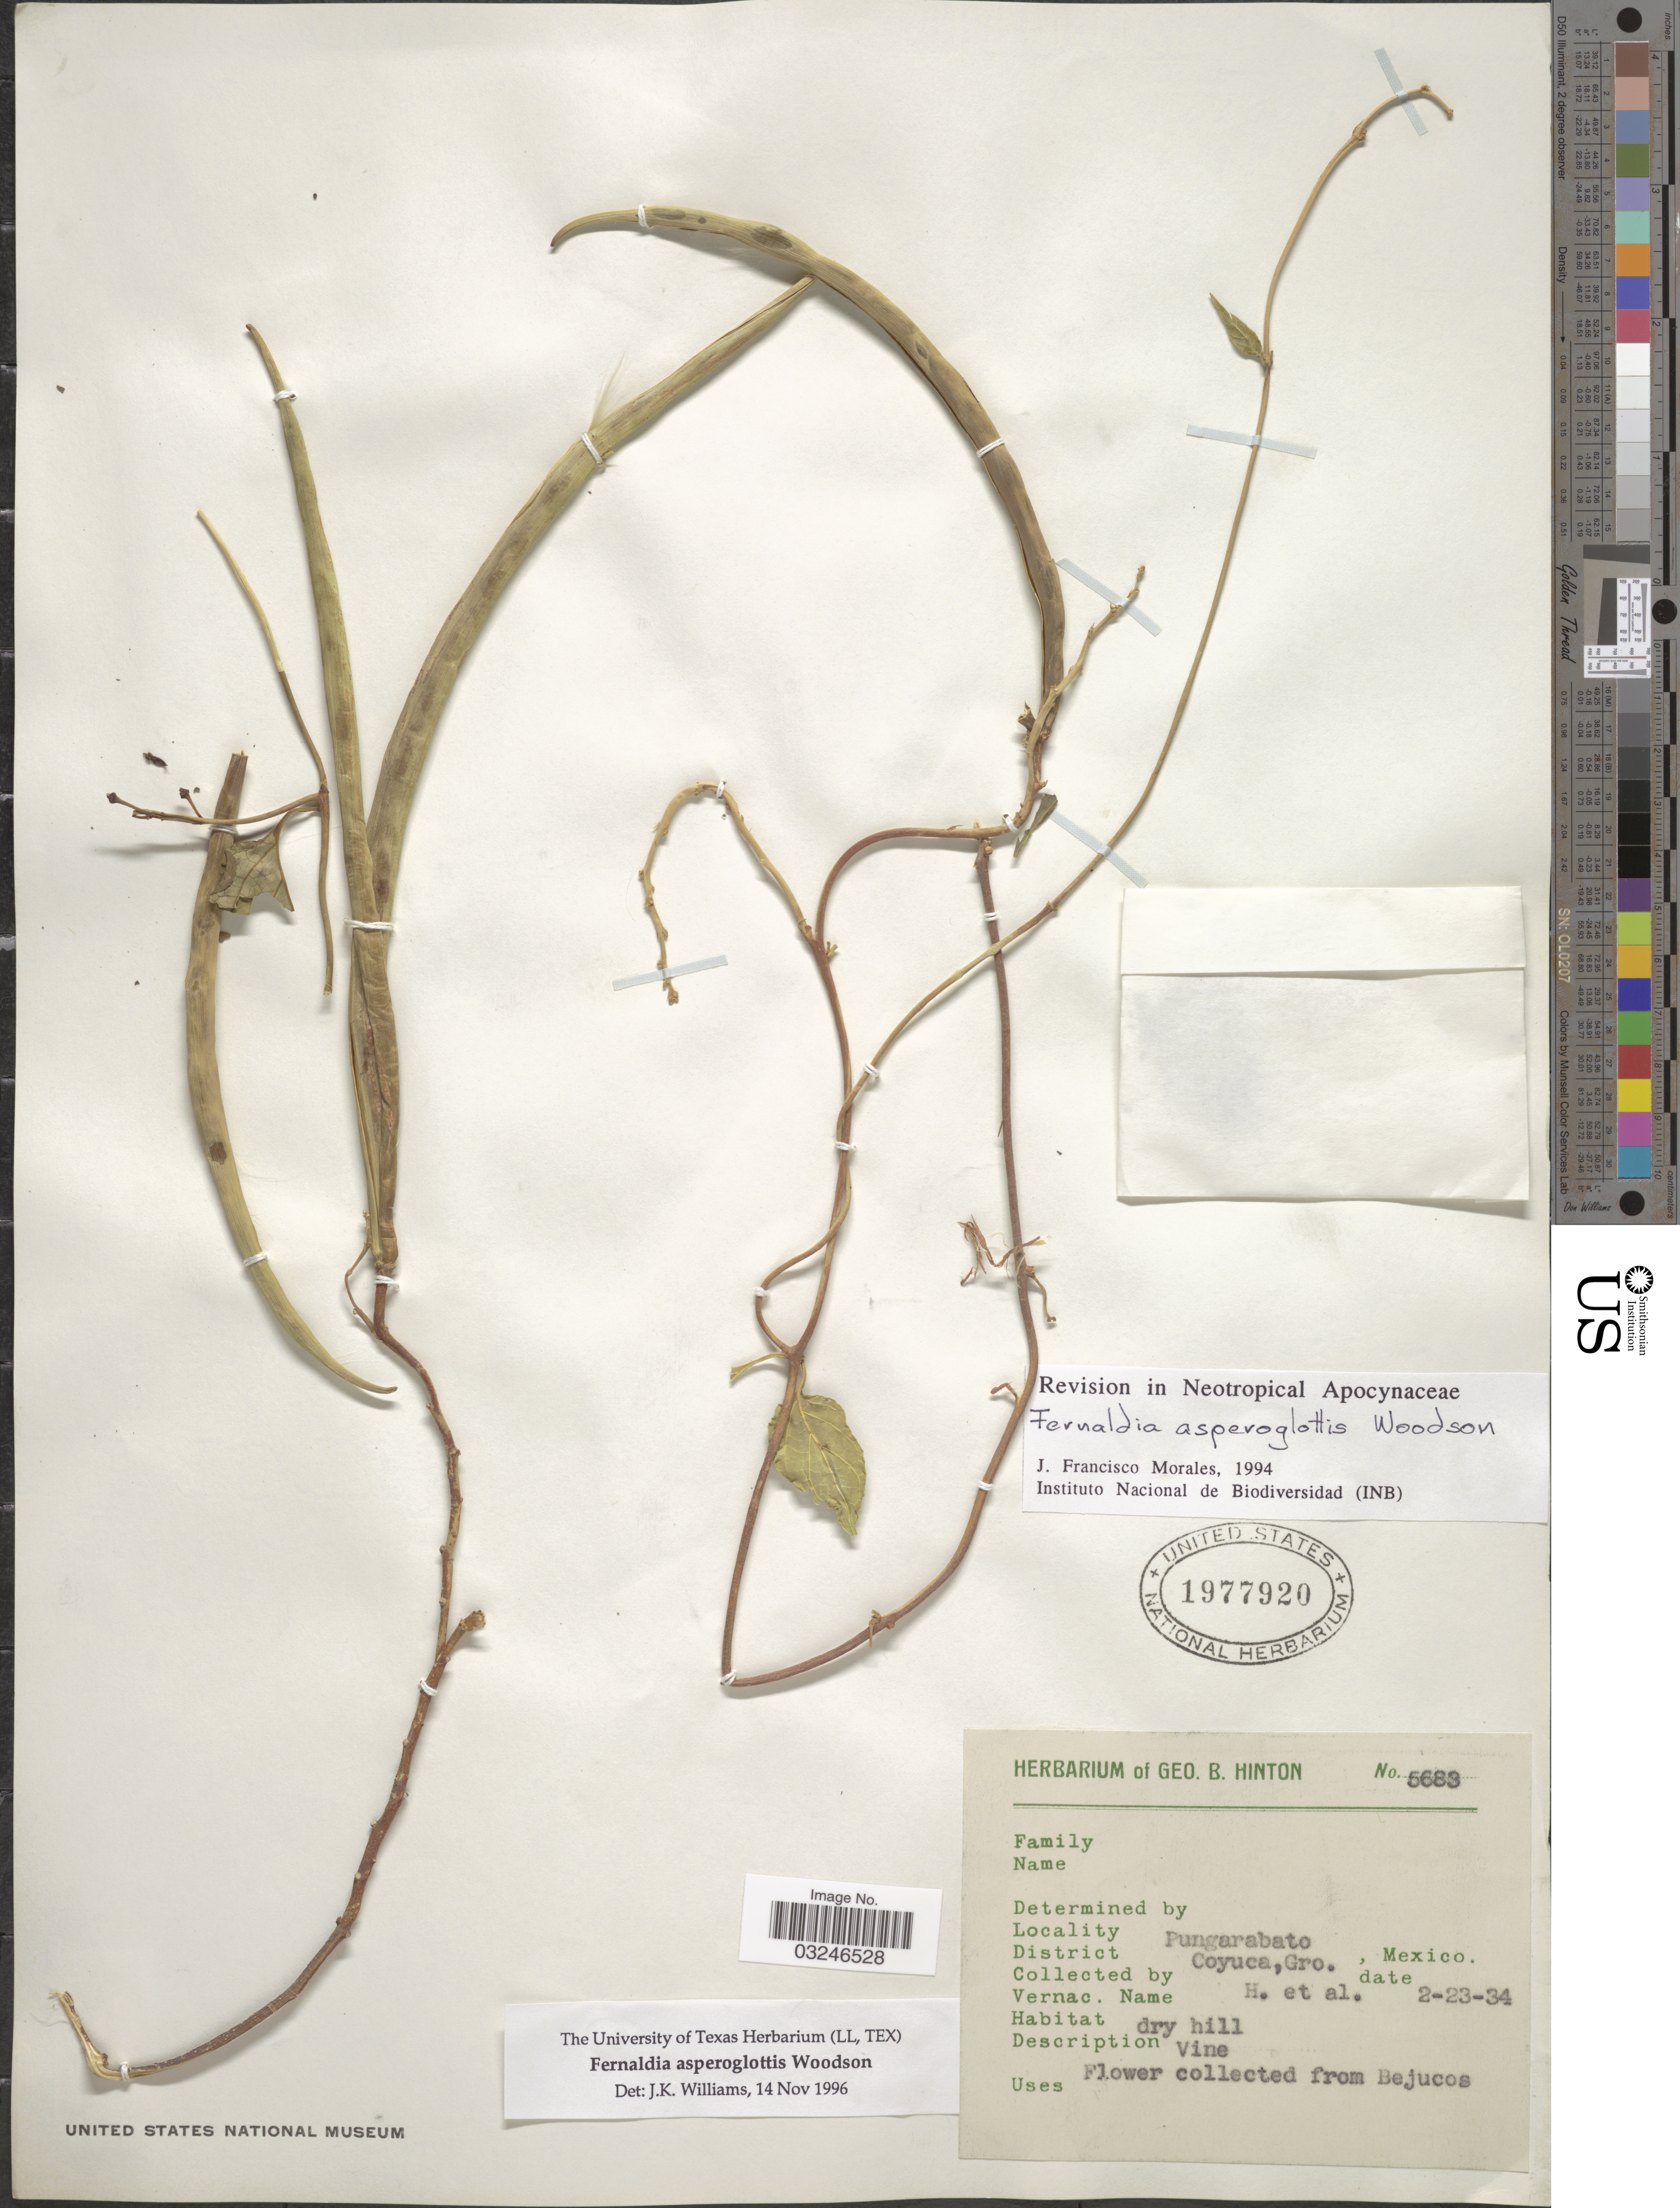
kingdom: Plantae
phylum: Tracheophyta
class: Magnoliopsida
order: Gentianales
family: Apocynaceae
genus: Fernaldia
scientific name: Fernaldia asperoglottis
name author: Woodson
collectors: G. B. Hinton & et al.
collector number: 5683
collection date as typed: Transcribed d/m/y: 23/2/34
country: Mexico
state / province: Guerrero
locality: Pungarabato. District Coyuca, Gro.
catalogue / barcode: US 1977920